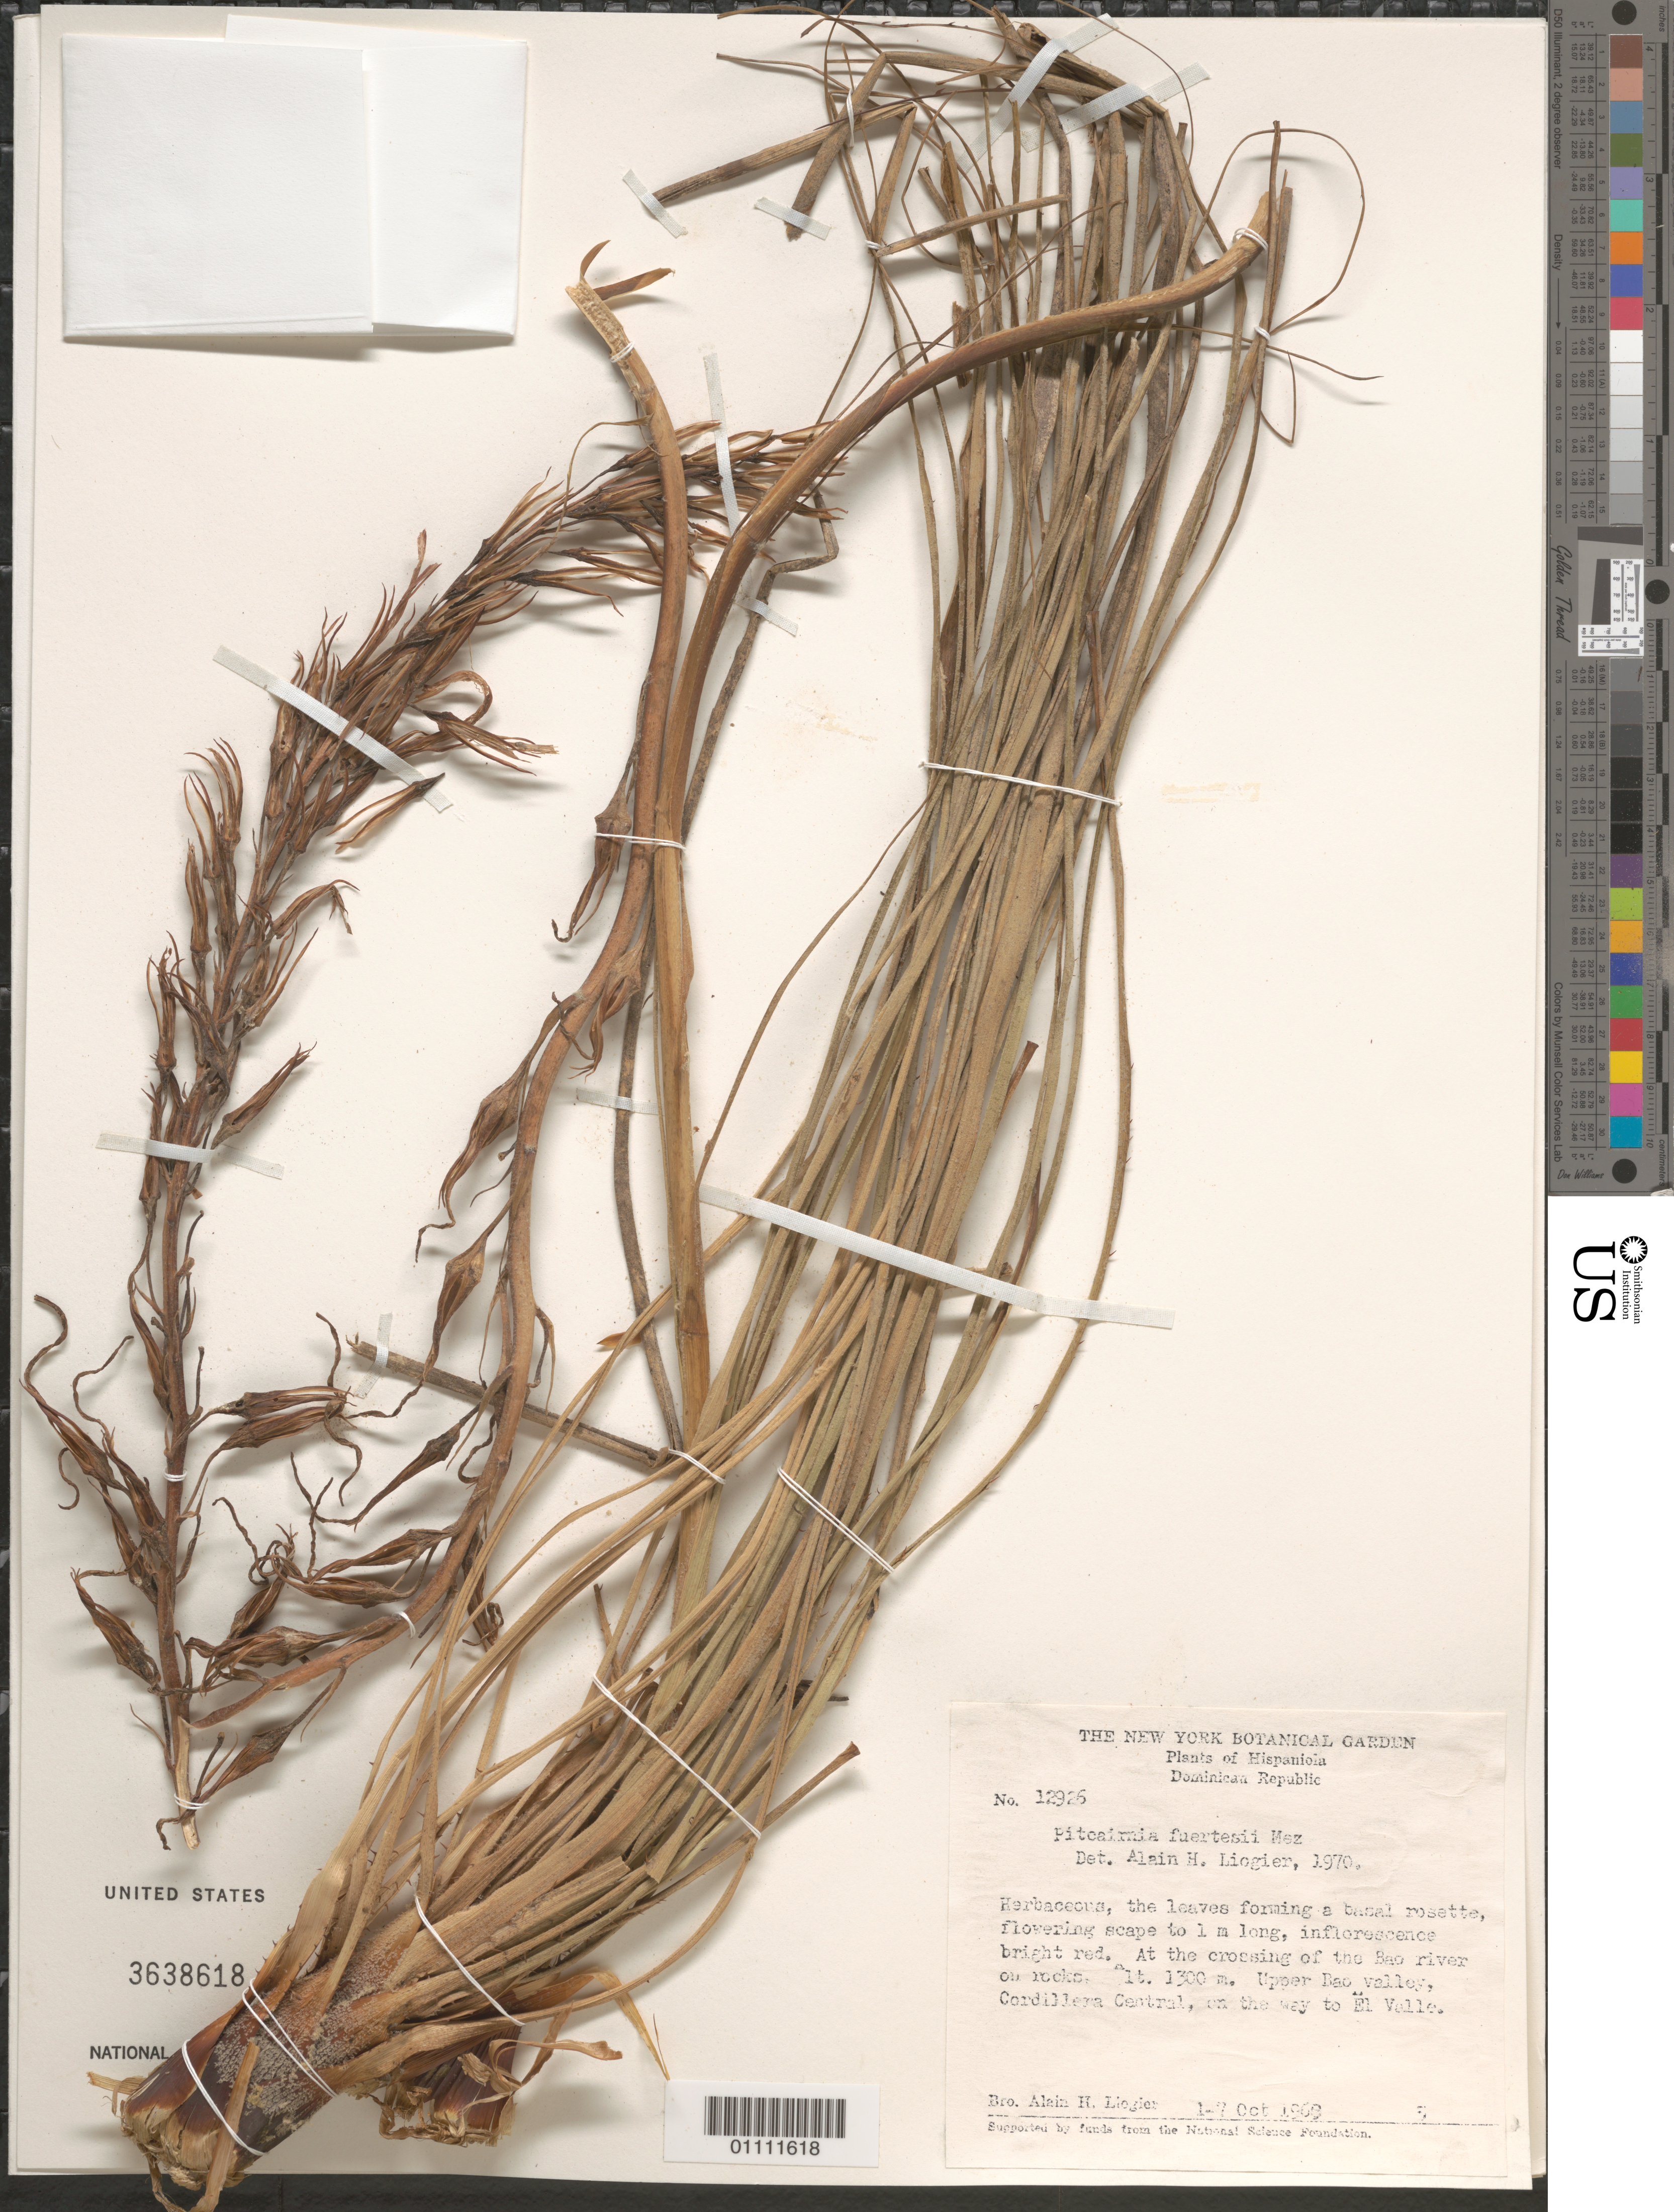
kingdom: Plantae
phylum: Tracheophyta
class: Liliopsida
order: Poales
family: Bromeliaceae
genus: Pitcairnia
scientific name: Pitcairnia fuertesii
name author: Mez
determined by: Liogier, Alain H.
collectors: A. H. Liogier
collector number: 12926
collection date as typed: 01 Oct 1968 to 07 Oct 1968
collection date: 1968-10-01/1968-10-07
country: Dominican Republic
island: Hispaniola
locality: Cordillera Central, on the way to El Valle; at the crossing of the Bao River, Upper Bao Valley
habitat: River crossing, on rocks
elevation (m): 1300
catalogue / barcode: US 3638618